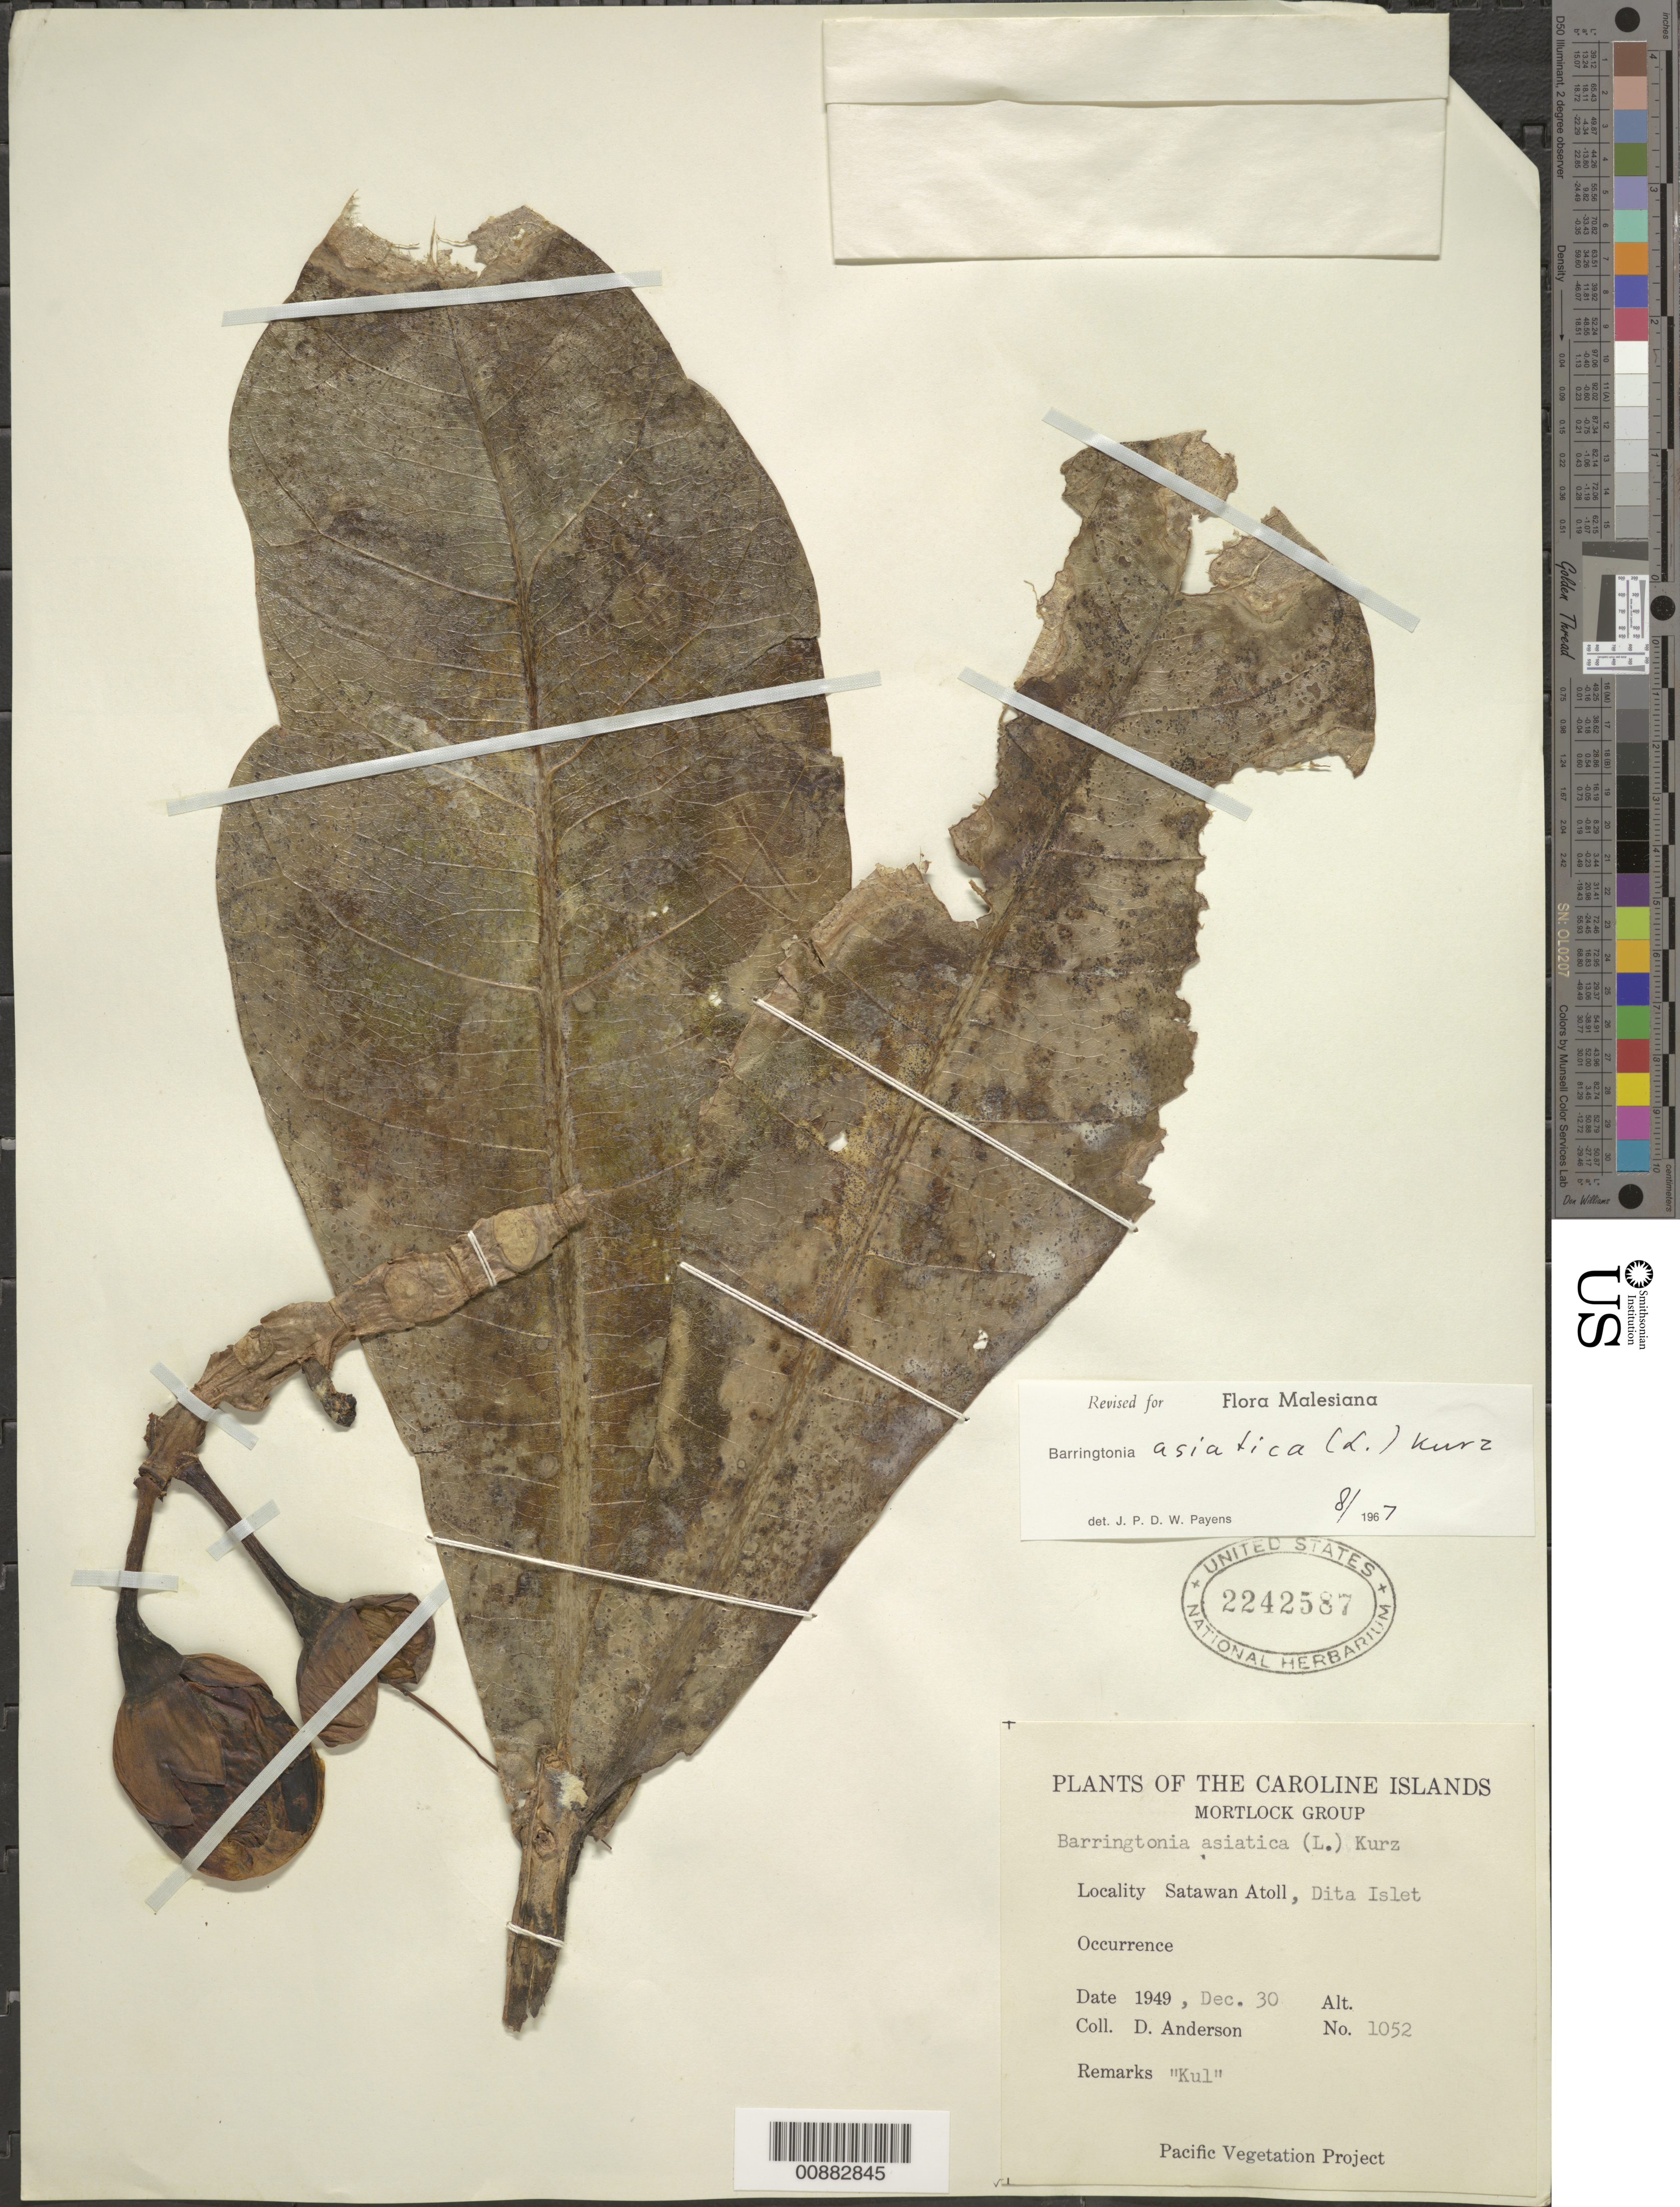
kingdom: Plantae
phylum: Tracheophyta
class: Magnoliopsida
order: Ericales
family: Lecythidaceae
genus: Barringtonia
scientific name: Barringtonia asiatica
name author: (L.) Kurz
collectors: D. Anderson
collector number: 1052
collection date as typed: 30 Dec 1949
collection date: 1949-12-30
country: Micronesia, Federated States of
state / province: Truk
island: Satawan Atoll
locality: Dita Islet.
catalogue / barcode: US 2242587